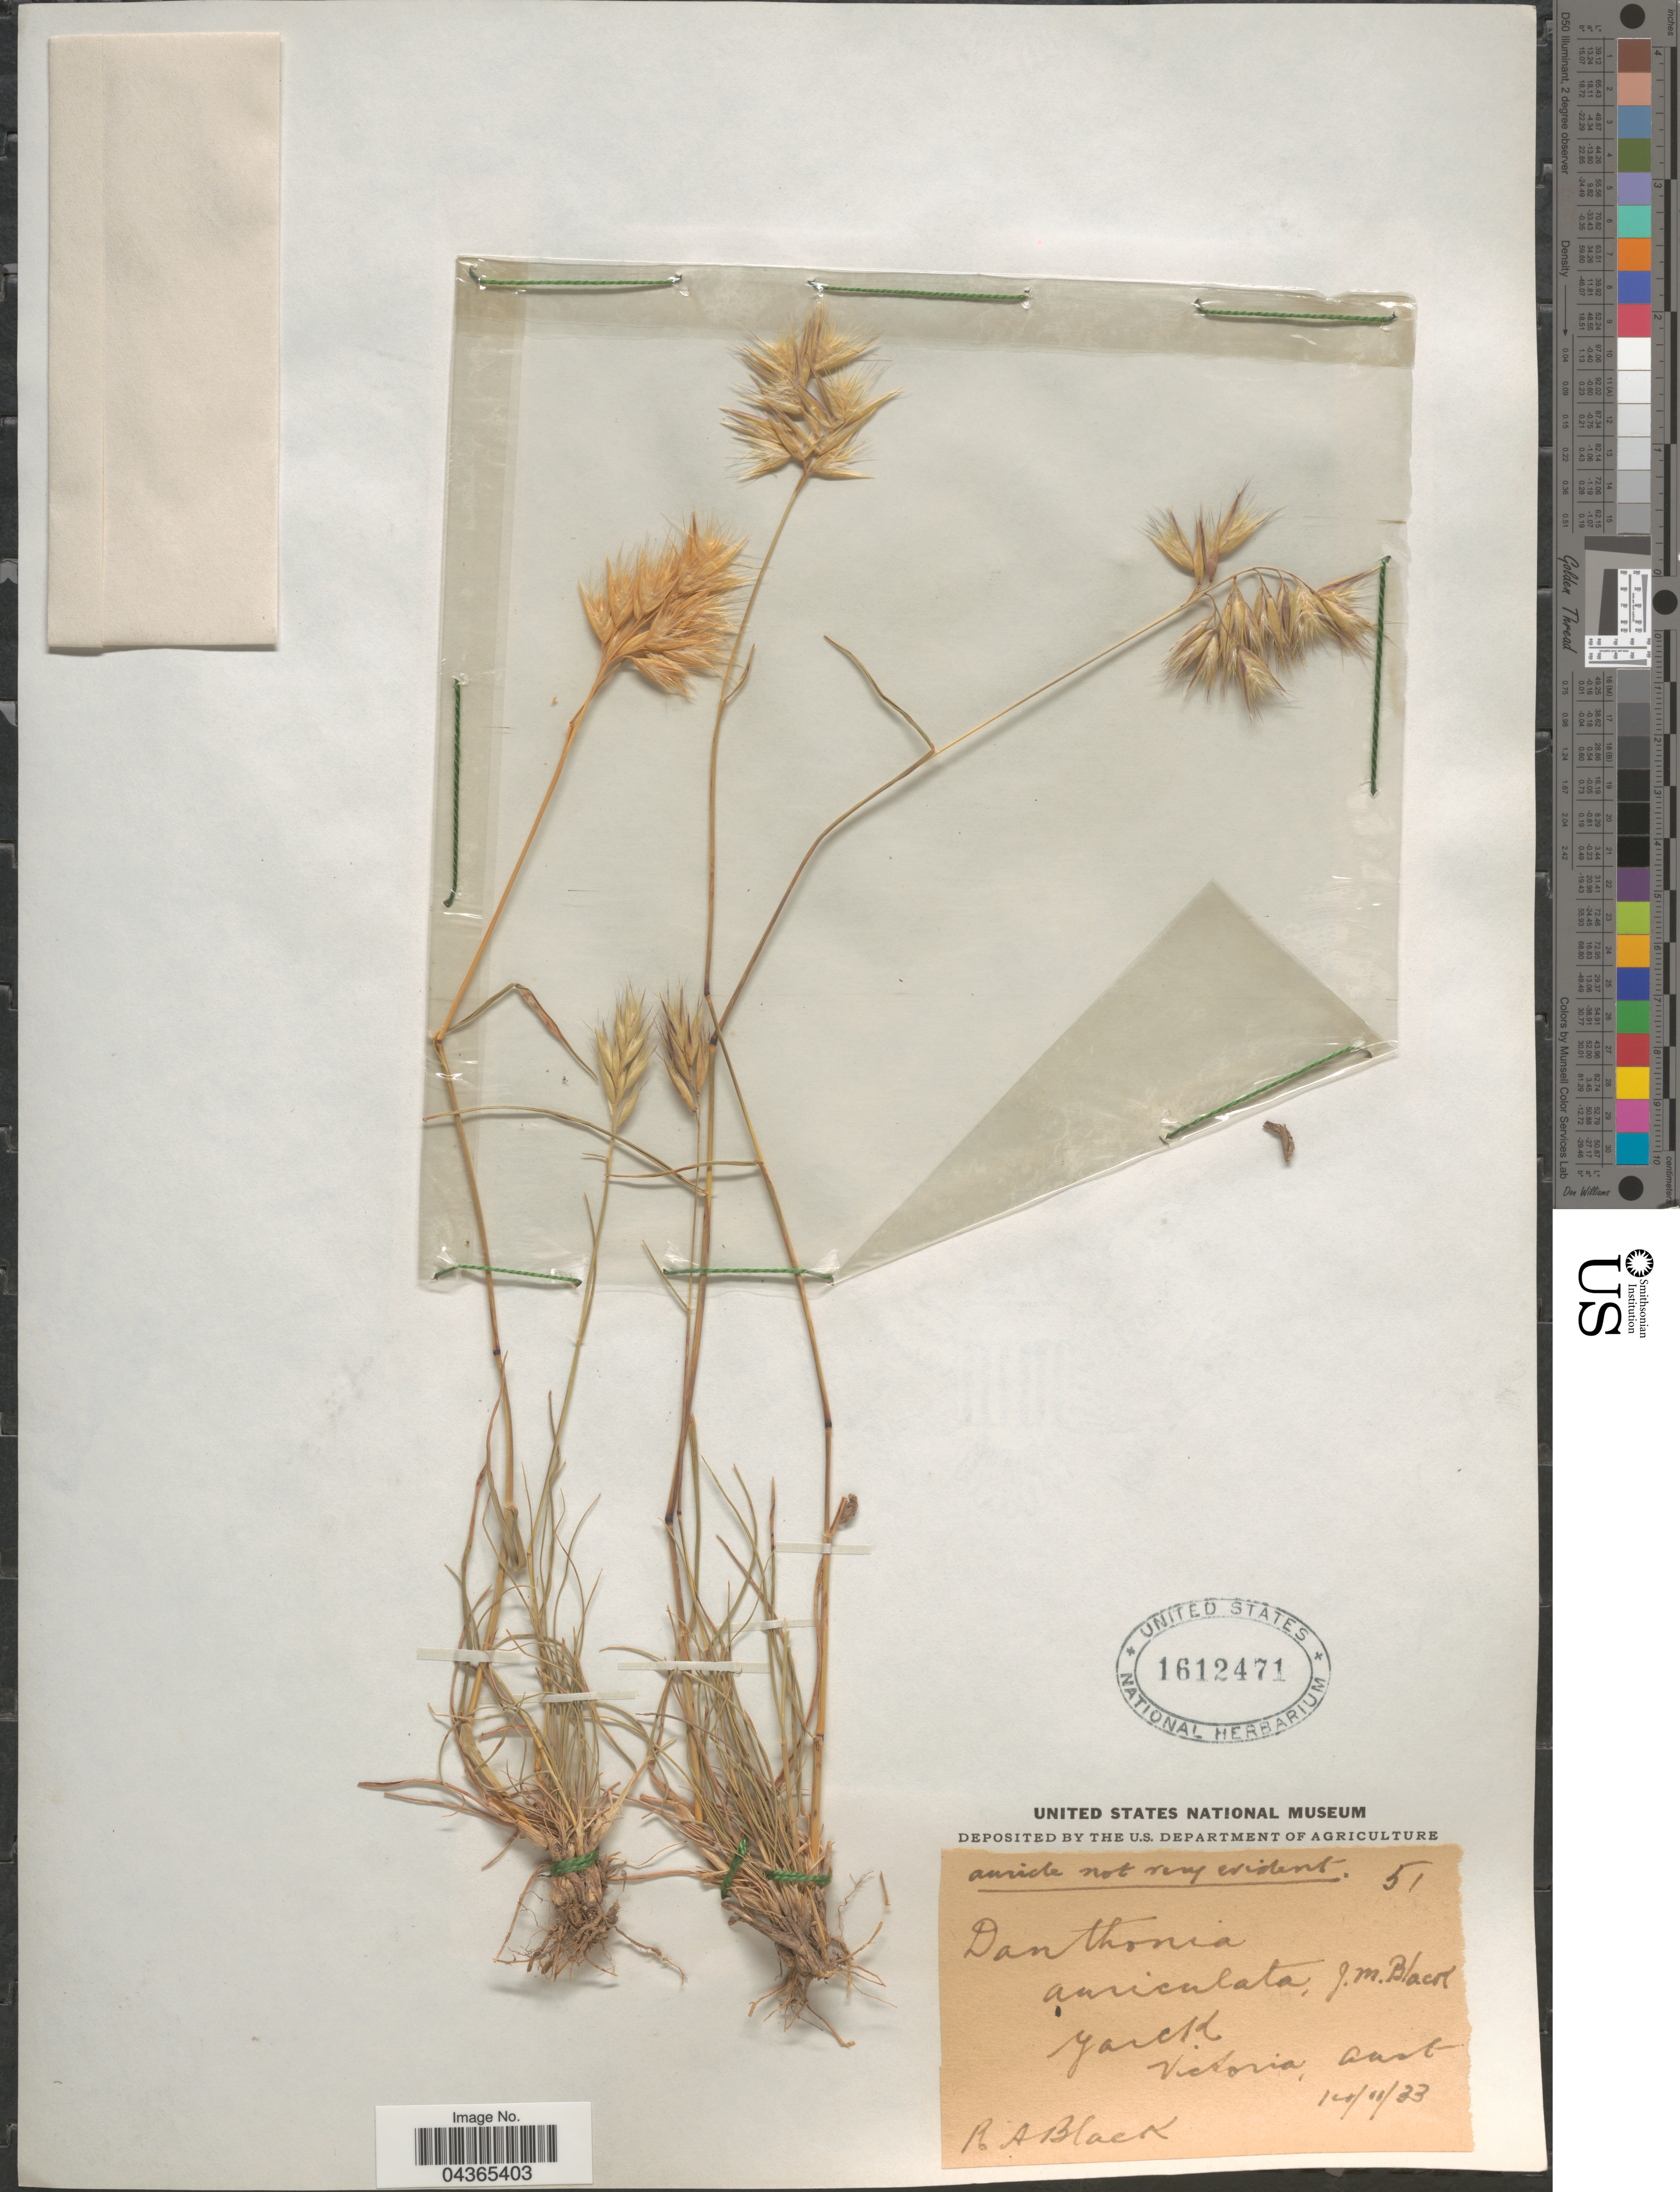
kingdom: Plantae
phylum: Tracheophyta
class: Liliopsida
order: Poales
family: Poaceae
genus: Rytidosperma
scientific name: Rytidosperma auriculatum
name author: (J.M. Black) Connor & Edgar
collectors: R. A. Black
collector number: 51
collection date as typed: Transcribed d/m/y: 20/11/33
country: Australia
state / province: Victoria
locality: Yarck Victoria.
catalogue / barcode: US 1612471